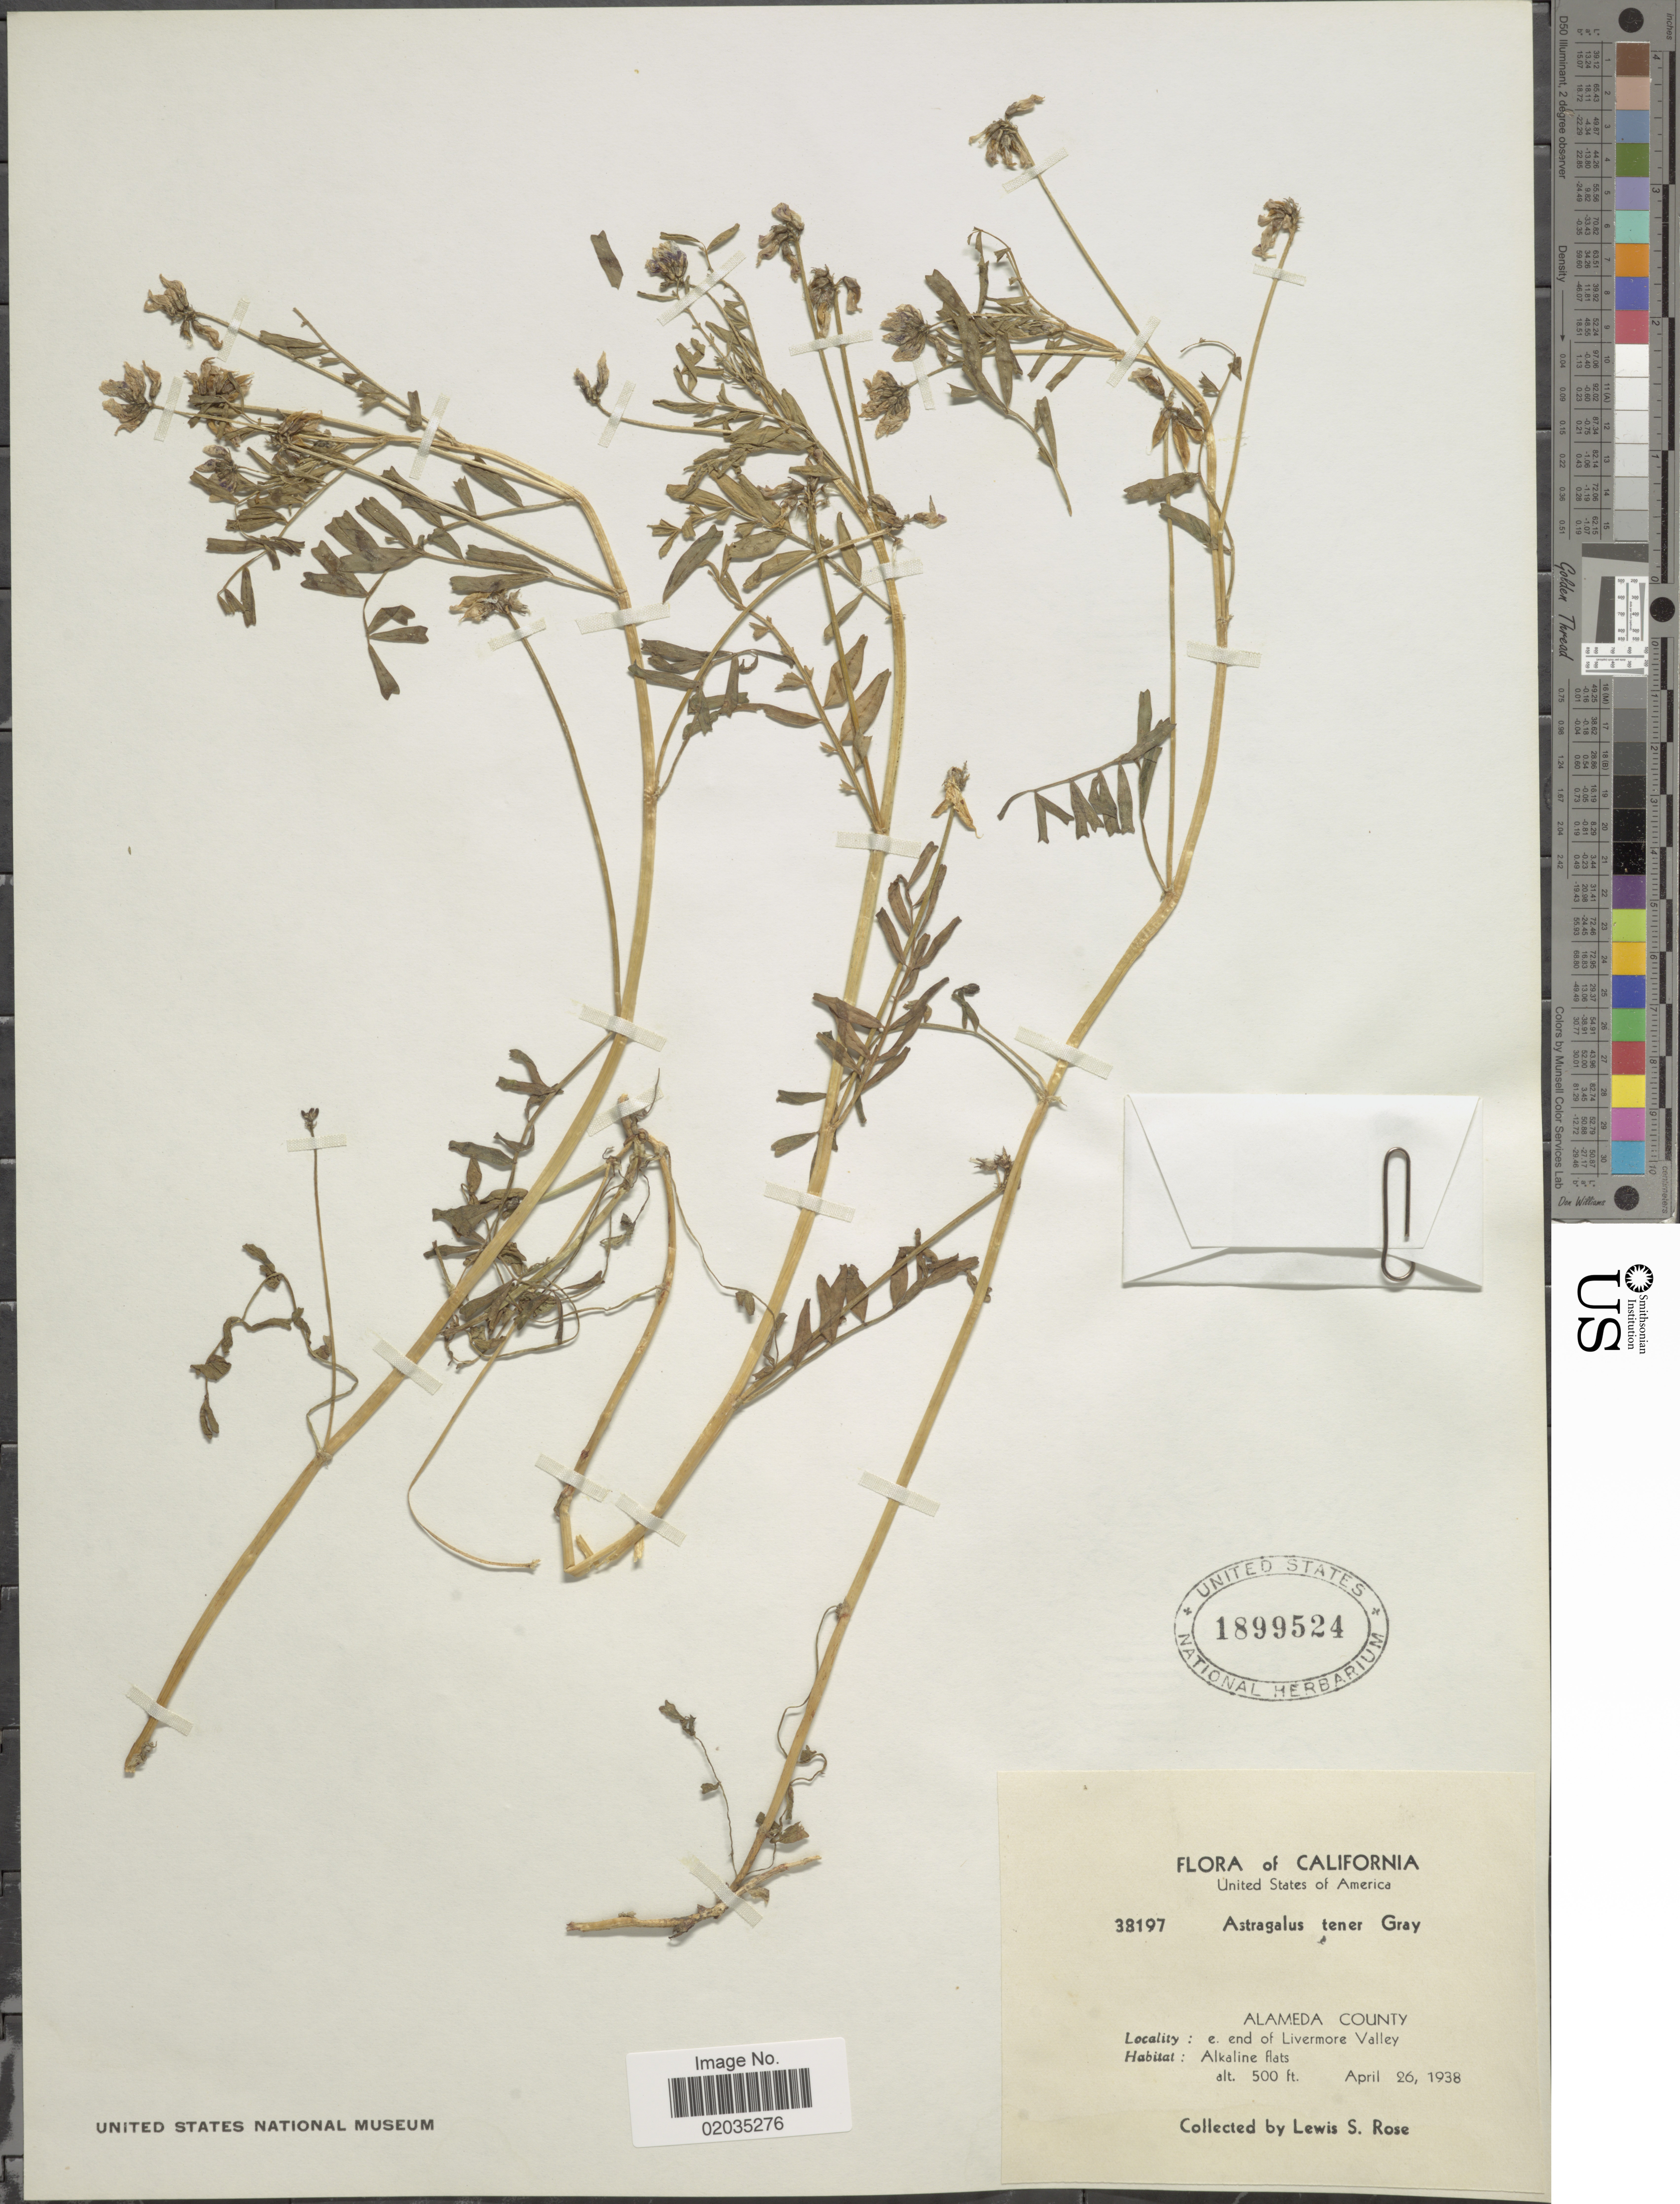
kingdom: Plantae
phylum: Tracheophyta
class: Magnoliopsida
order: Fabales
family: Fabaceae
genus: Astragalus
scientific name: Astragalus tener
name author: A. Gray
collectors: L. S. Rose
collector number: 38197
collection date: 1938-04-26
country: United States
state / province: California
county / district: Alameda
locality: Alameda County. e. end of Livermore Valley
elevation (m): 152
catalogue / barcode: US 1899524